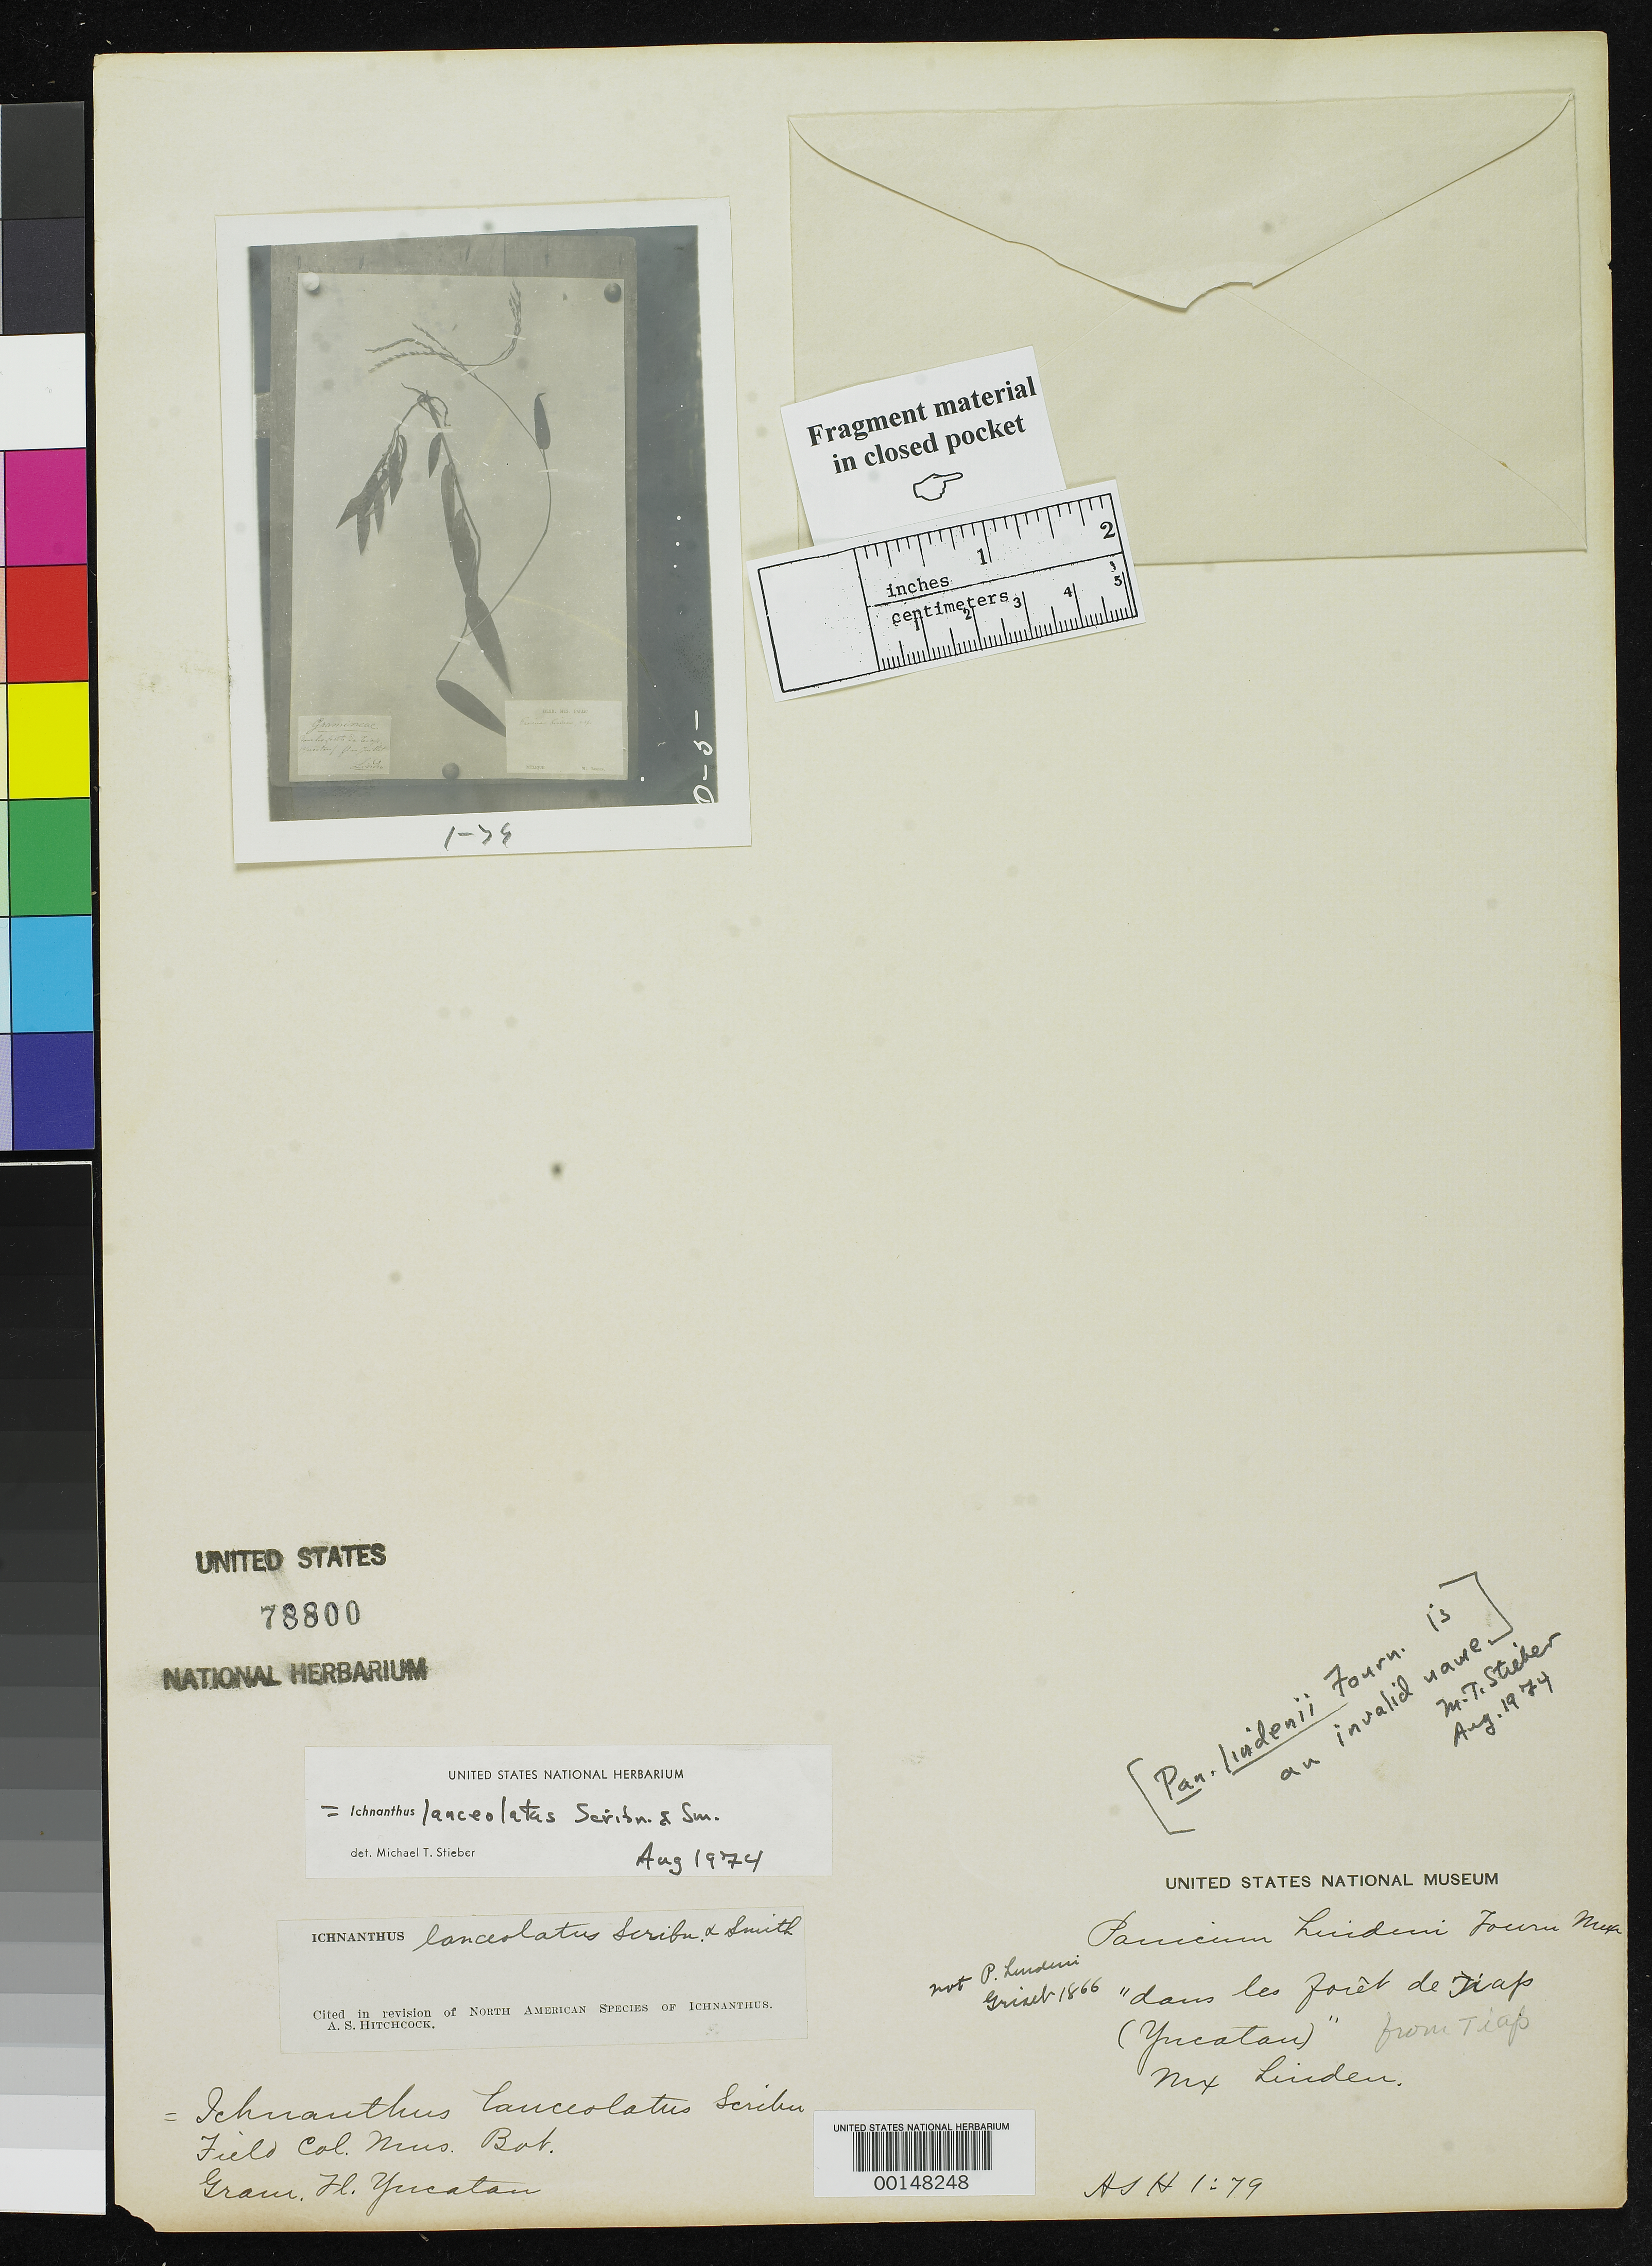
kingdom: Plantae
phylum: Tracheophyta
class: Liliopsida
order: Poales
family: Poaceae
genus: Panicum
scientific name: Panicum lindeni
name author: E. Fourn.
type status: Type Fragment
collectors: J. Linden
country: Mexico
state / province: Yucatan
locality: Tiap forest.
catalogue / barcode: US 78800